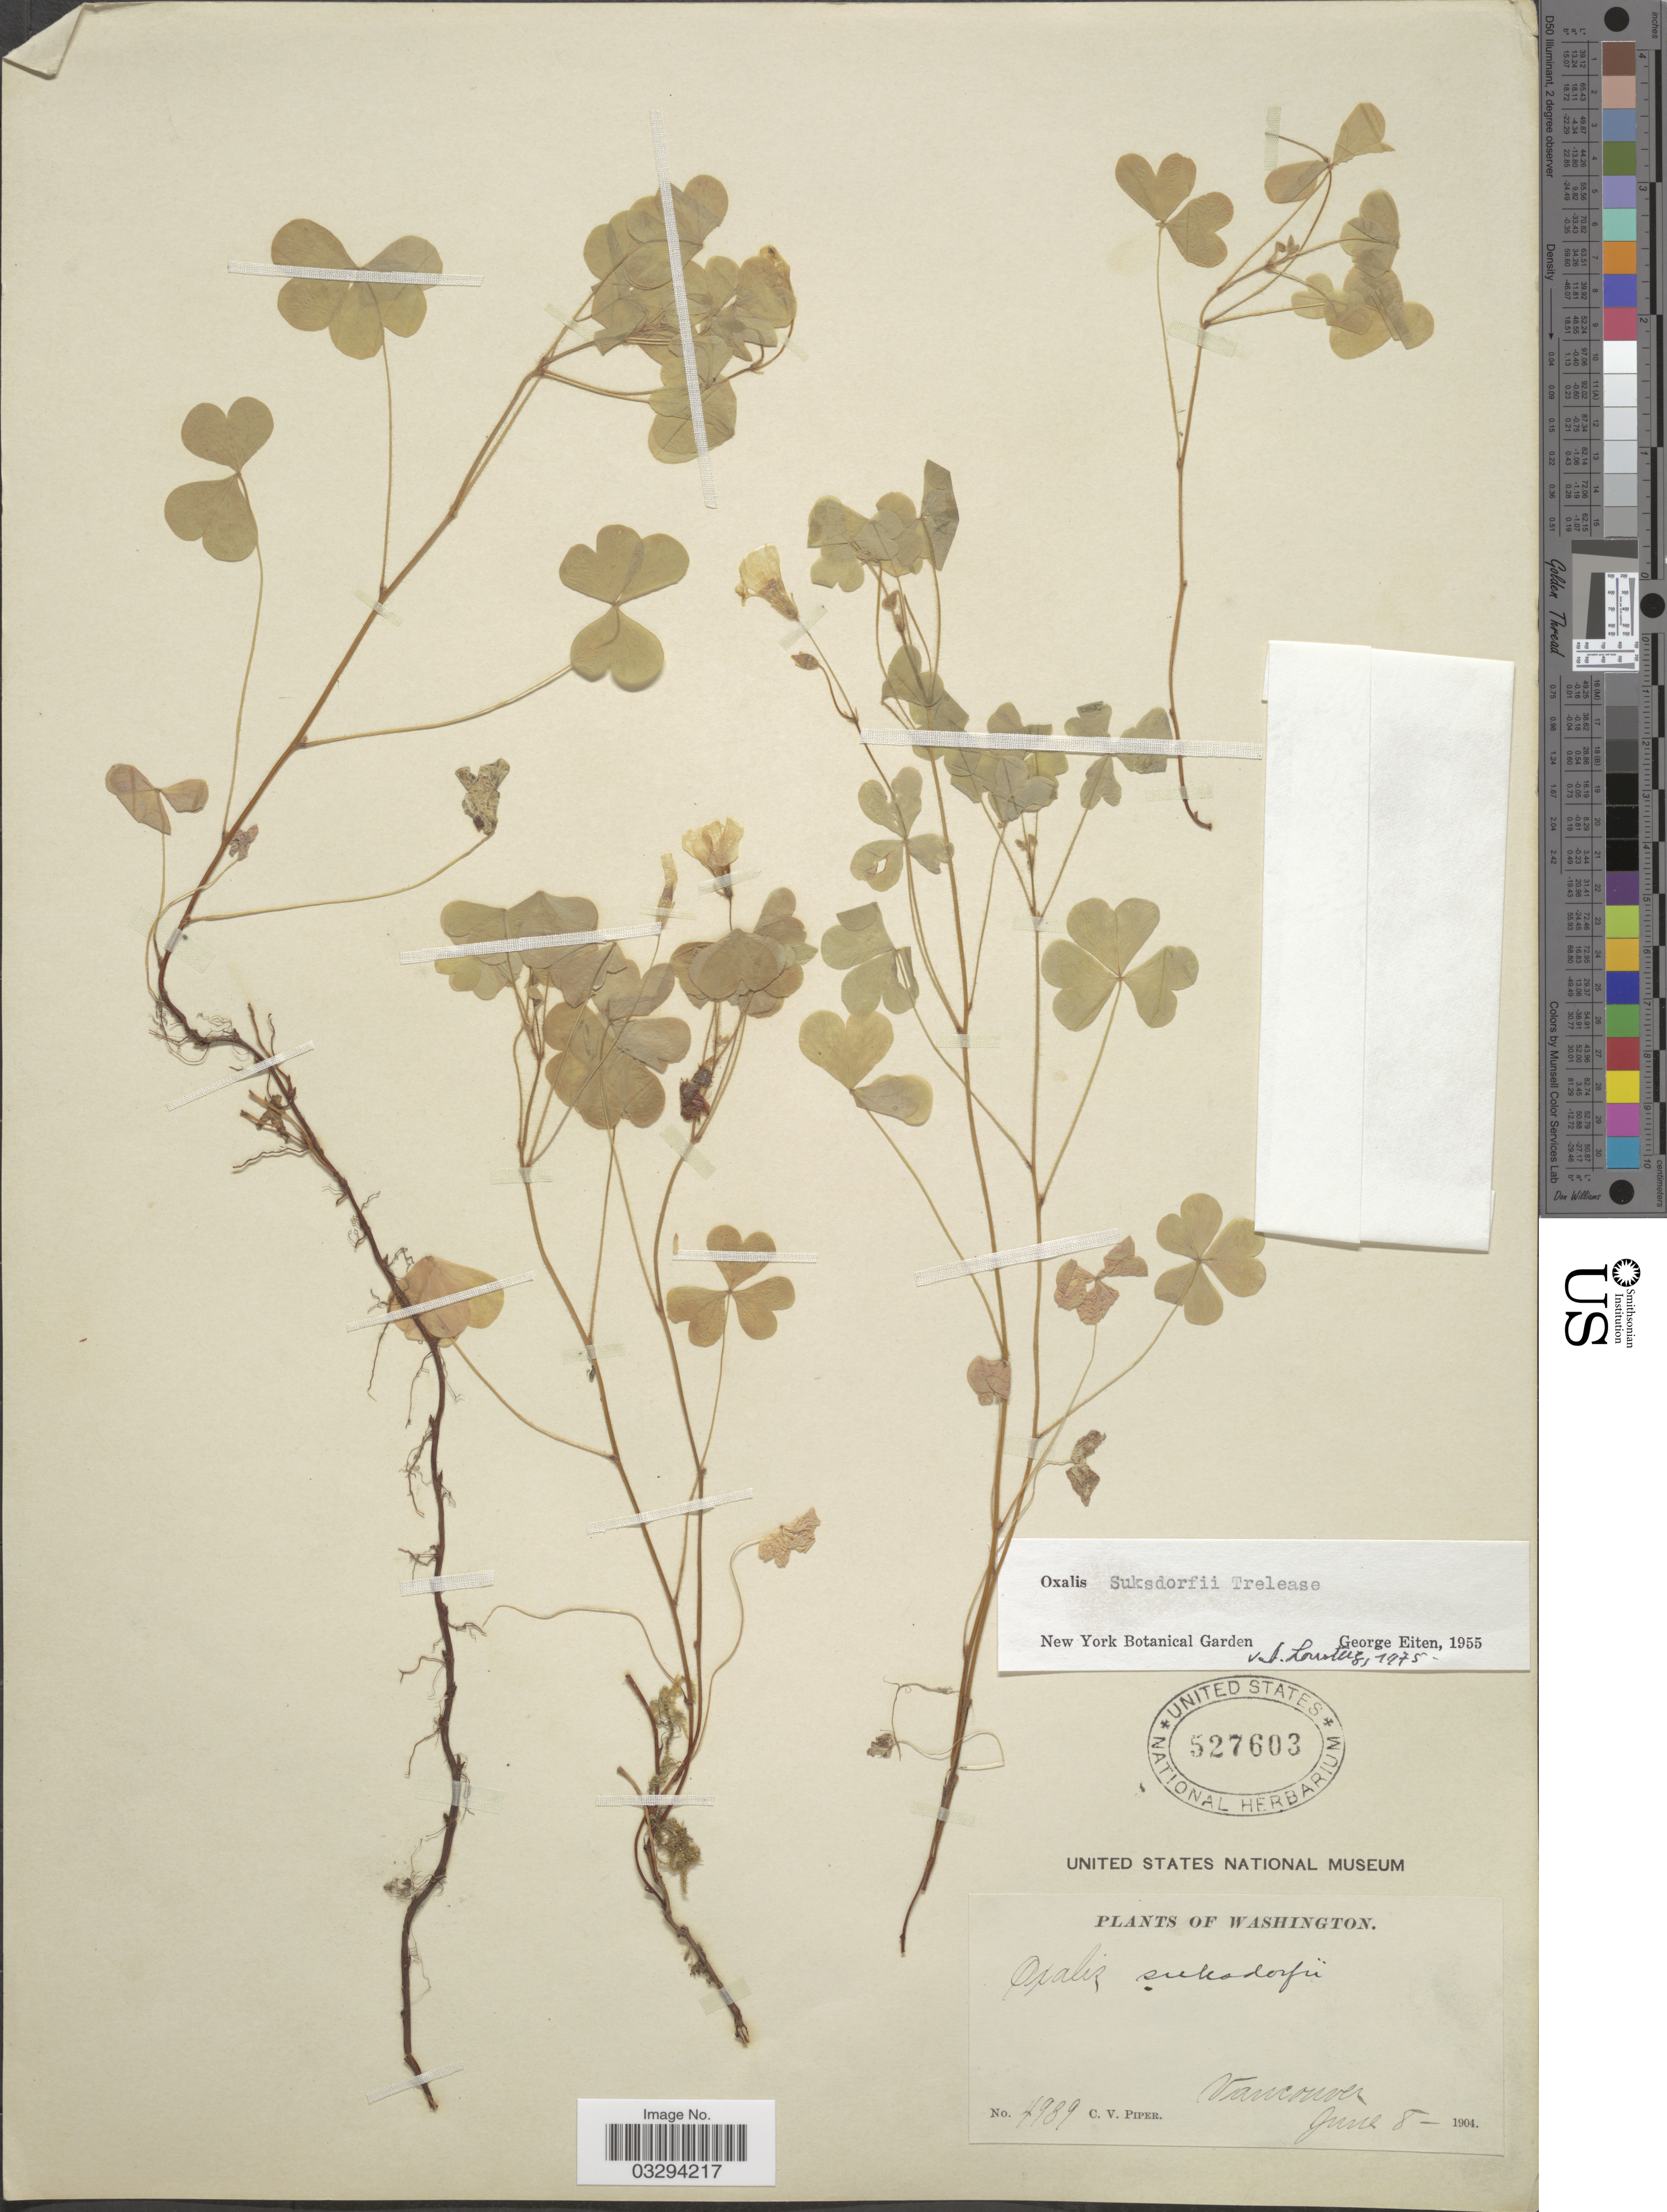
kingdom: Plantae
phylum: Tracheophyta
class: Magnoliopsida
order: Oxalidales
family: Oxalidaceae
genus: Oxalis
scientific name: Oxalis suksdorfii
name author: Trel.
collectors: C. V. Piper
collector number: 4989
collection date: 1904-06-08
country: United States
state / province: Washington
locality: Vancouver.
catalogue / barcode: US 527603